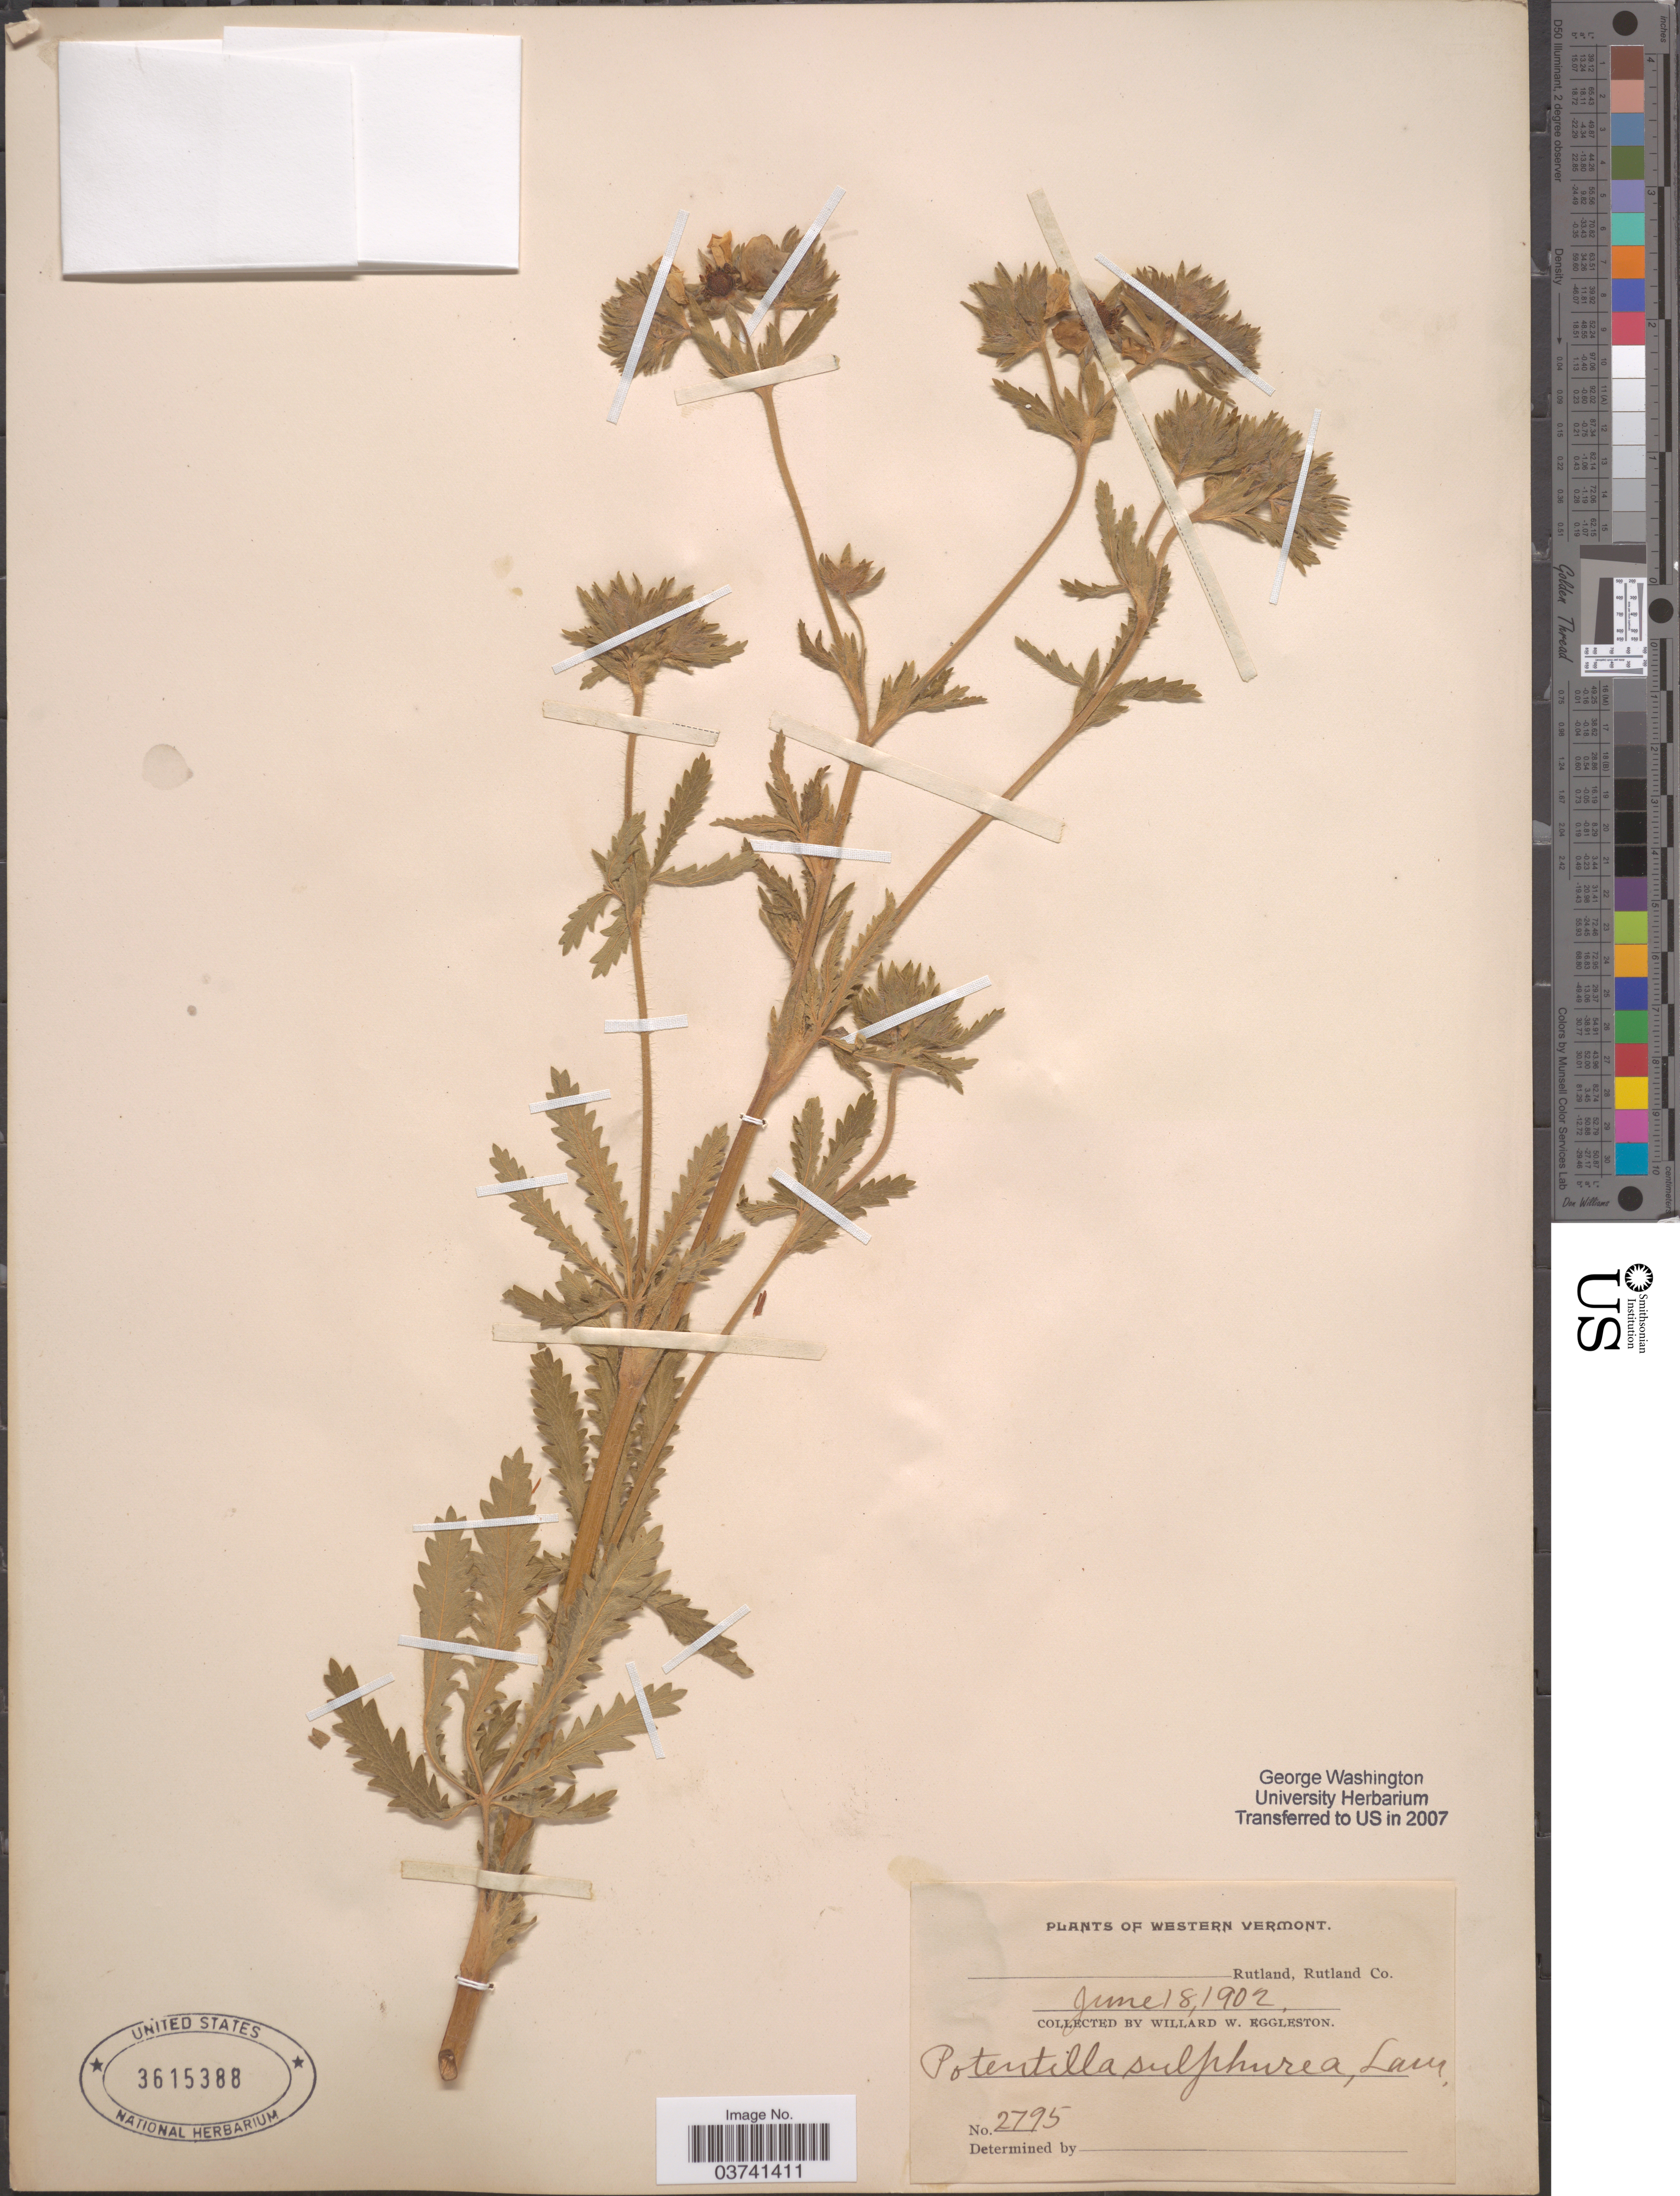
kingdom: Plantae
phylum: Tracheophyta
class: Magnoliopsida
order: Rosales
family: Rosaceae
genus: Potentilla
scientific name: Potentilla recta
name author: L.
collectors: W. W. Eggleston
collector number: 2795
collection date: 1902-06-18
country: United States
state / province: Vermont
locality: Western Vermont. Rutland, Rutland Co.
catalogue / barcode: US 3615388